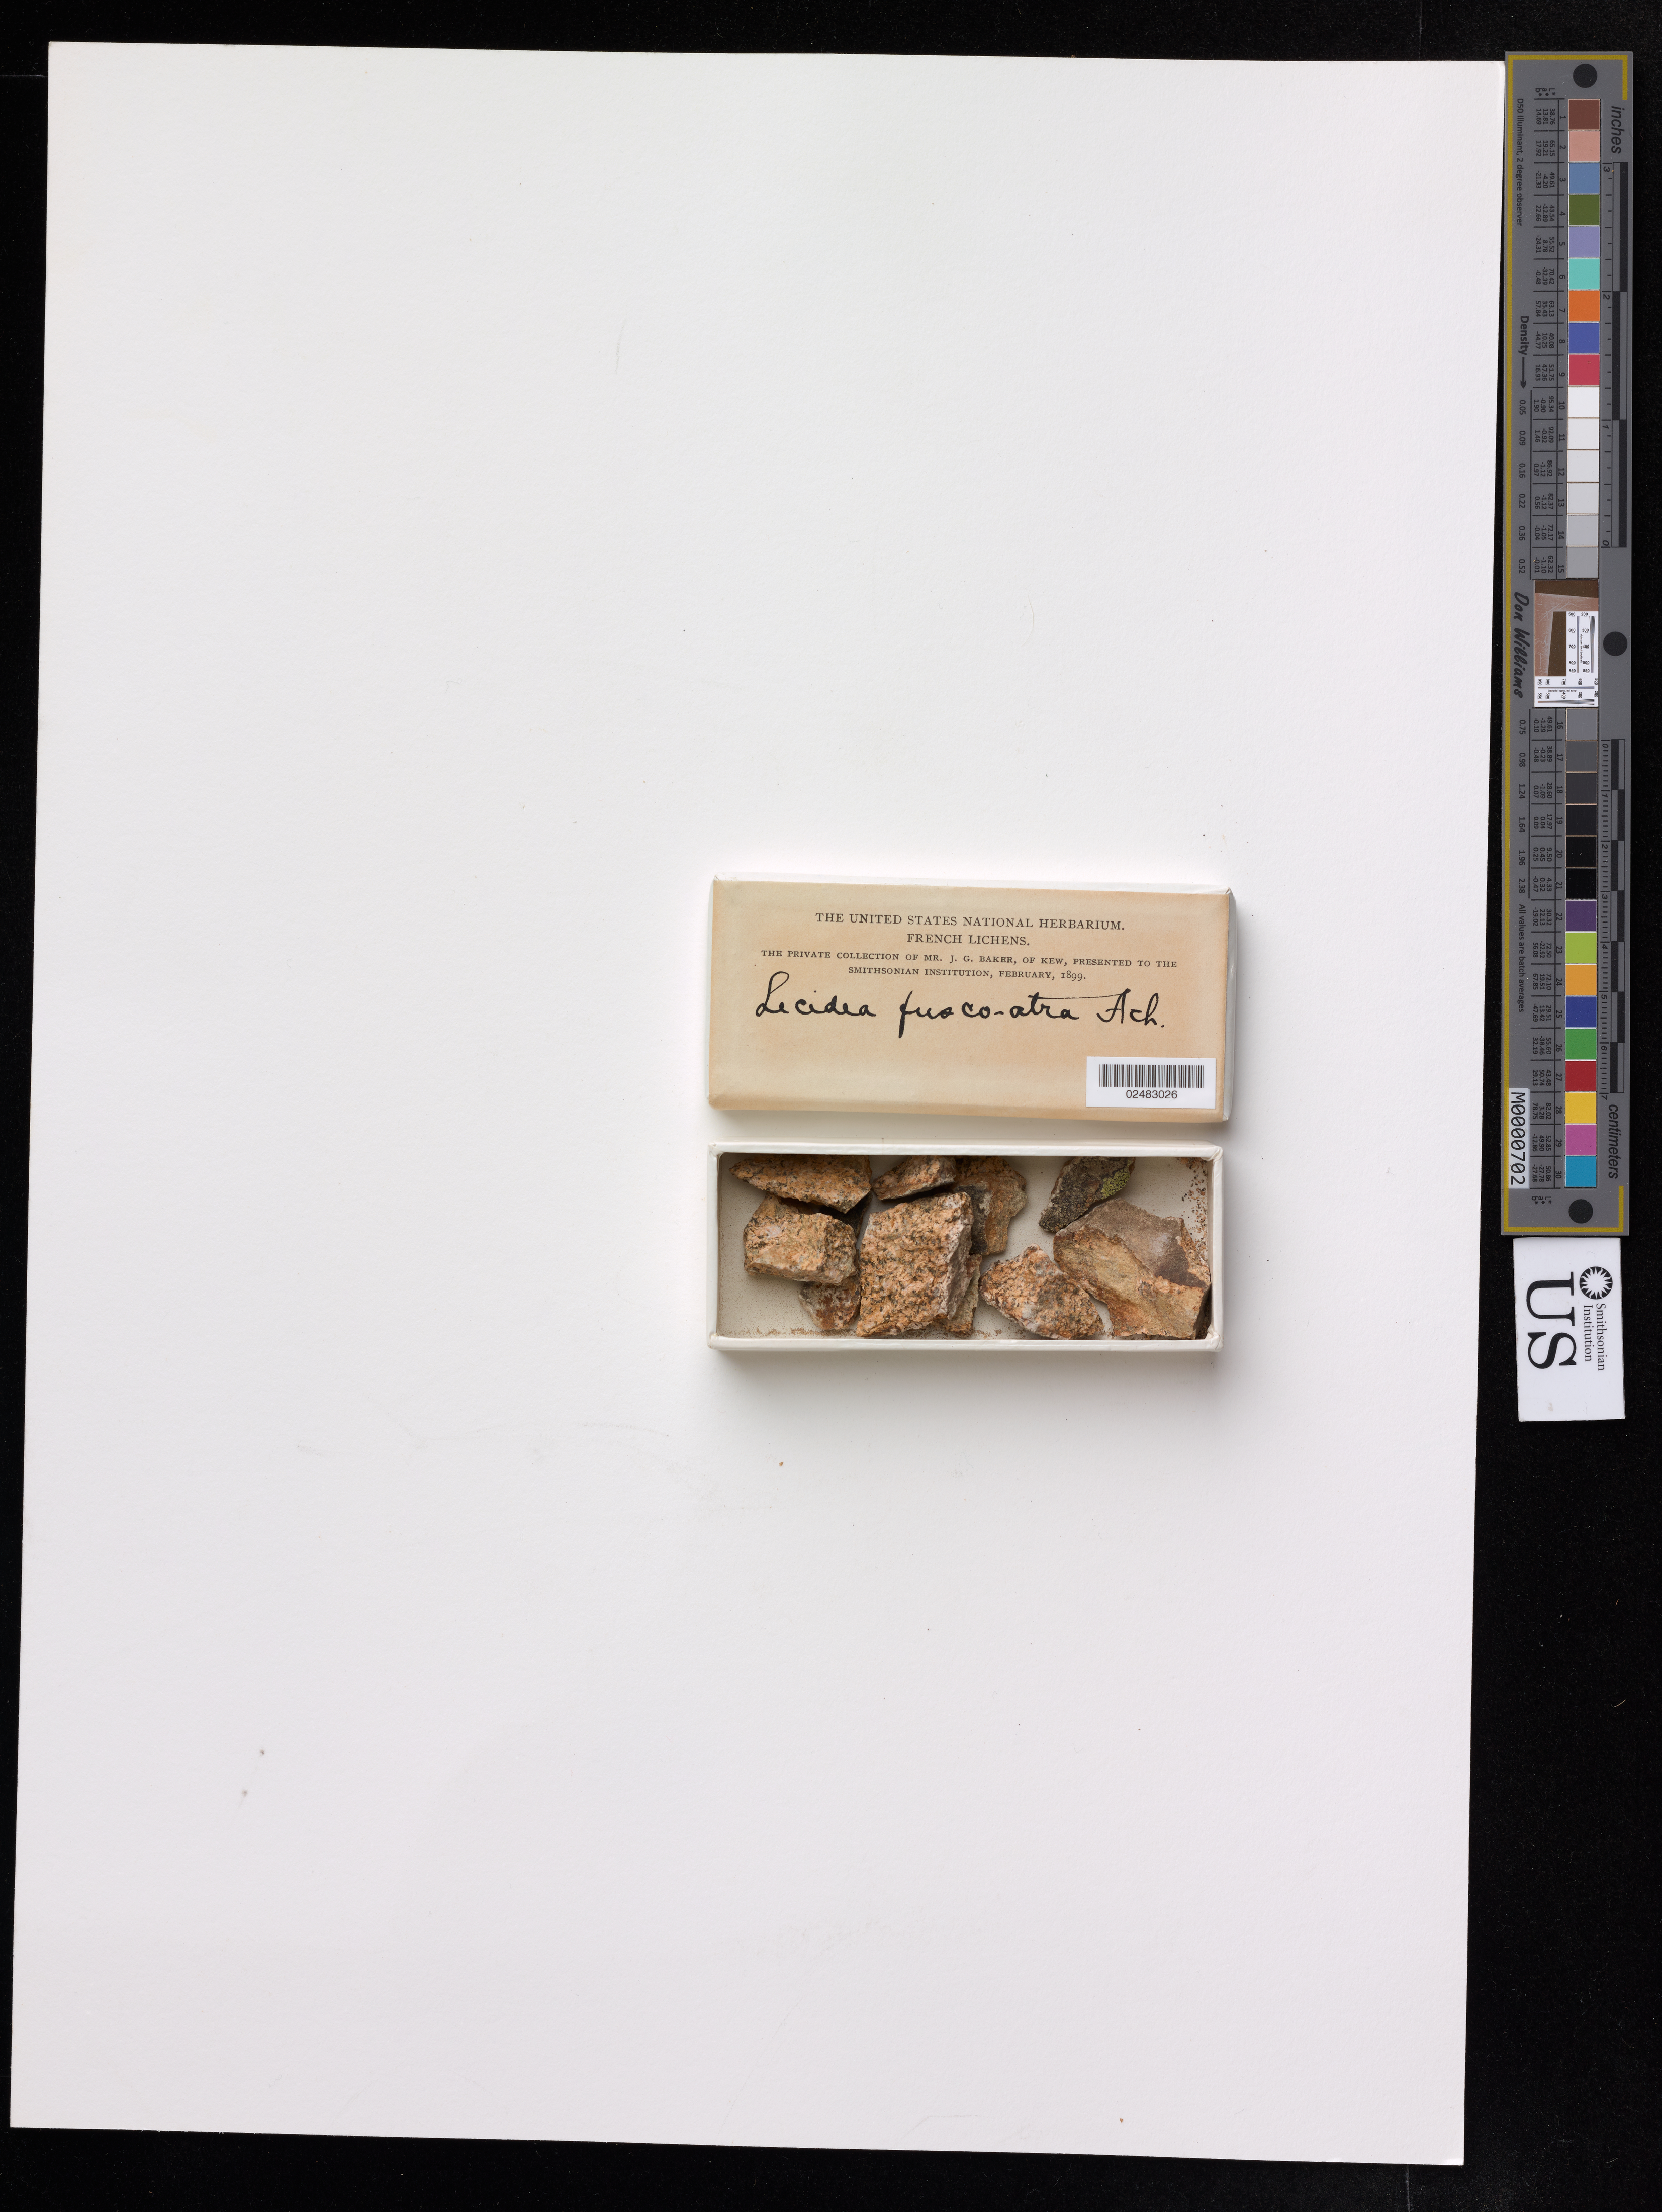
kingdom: Fungi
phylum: Ascomycota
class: Lecanoromycetes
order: Lecideales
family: Lecideaceae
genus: Lecidea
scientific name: Lecidea fuscoatra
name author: (L.) Ach.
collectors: A. Deseglise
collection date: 1864-11-03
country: France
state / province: Auvergne-Rhône-Alpes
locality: Allier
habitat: Rochers granitignes.